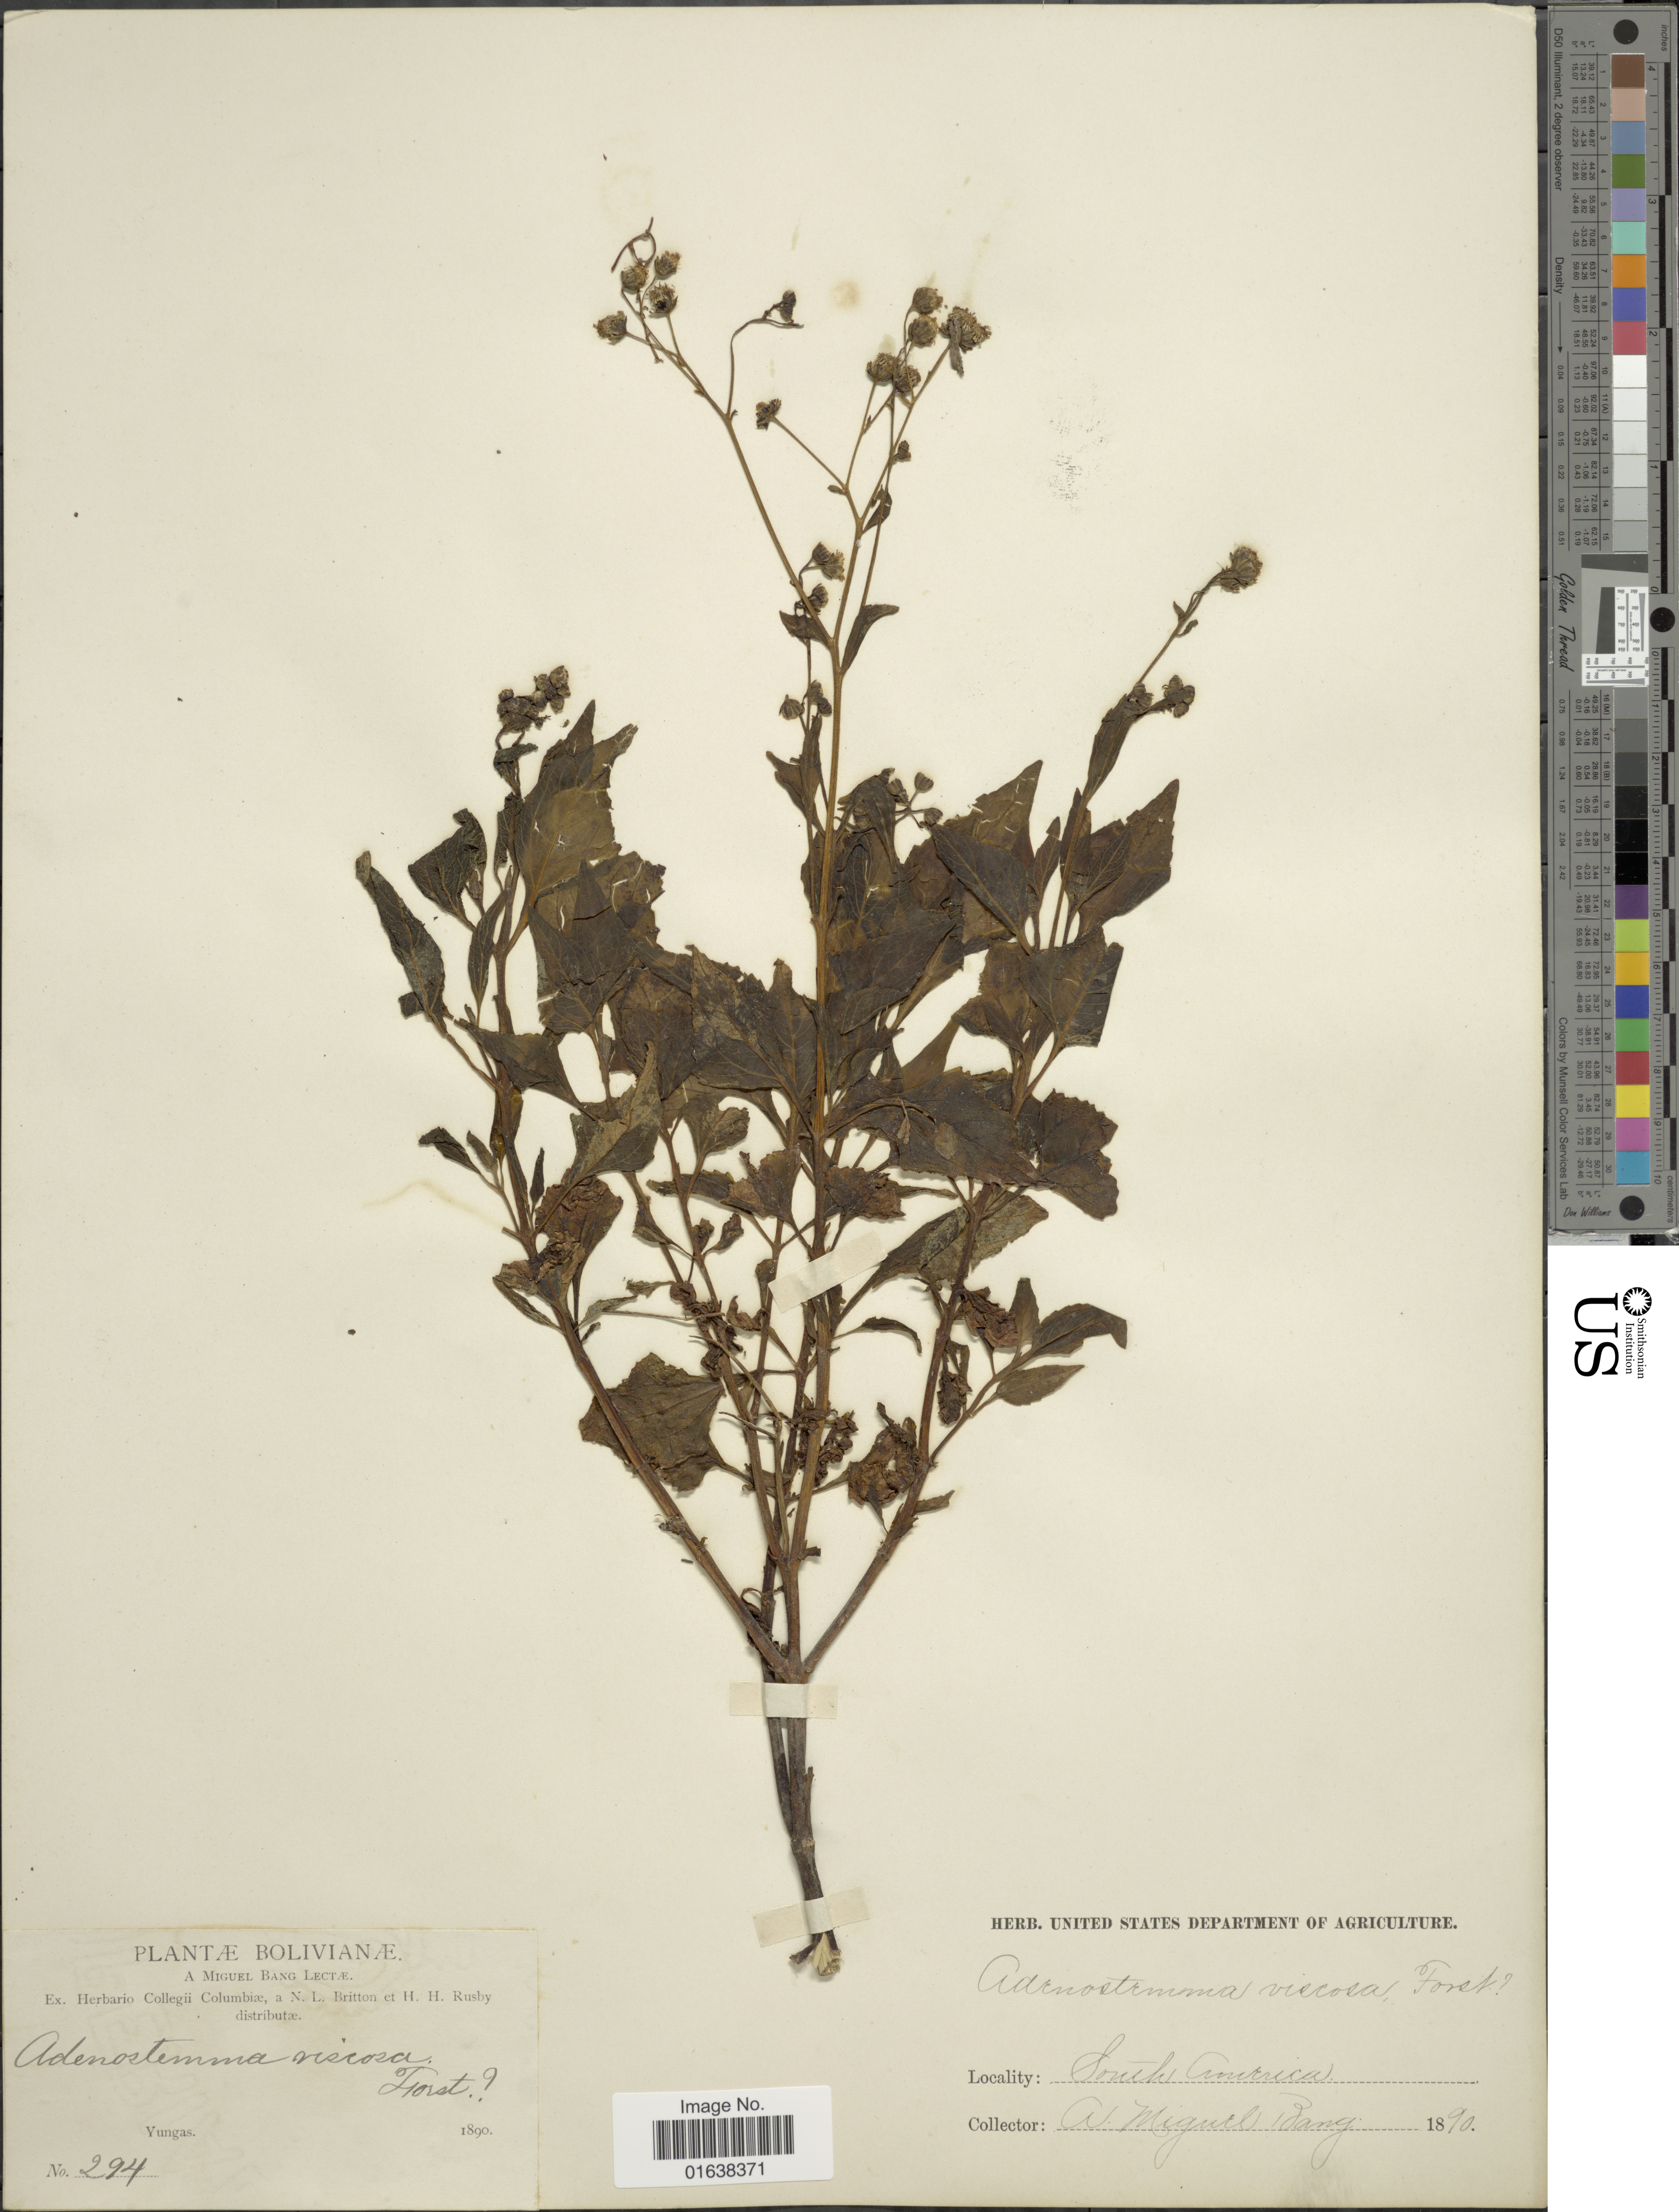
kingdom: Plantae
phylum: Tracheophyta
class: Magnoliopsida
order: Asterales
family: Asteraceae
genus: Adenostemma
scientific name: Adenostemma platyphyllum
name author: Cass.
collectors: M. Bang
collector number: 294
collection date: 1890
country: Bolivia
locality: South America. Bolivianae